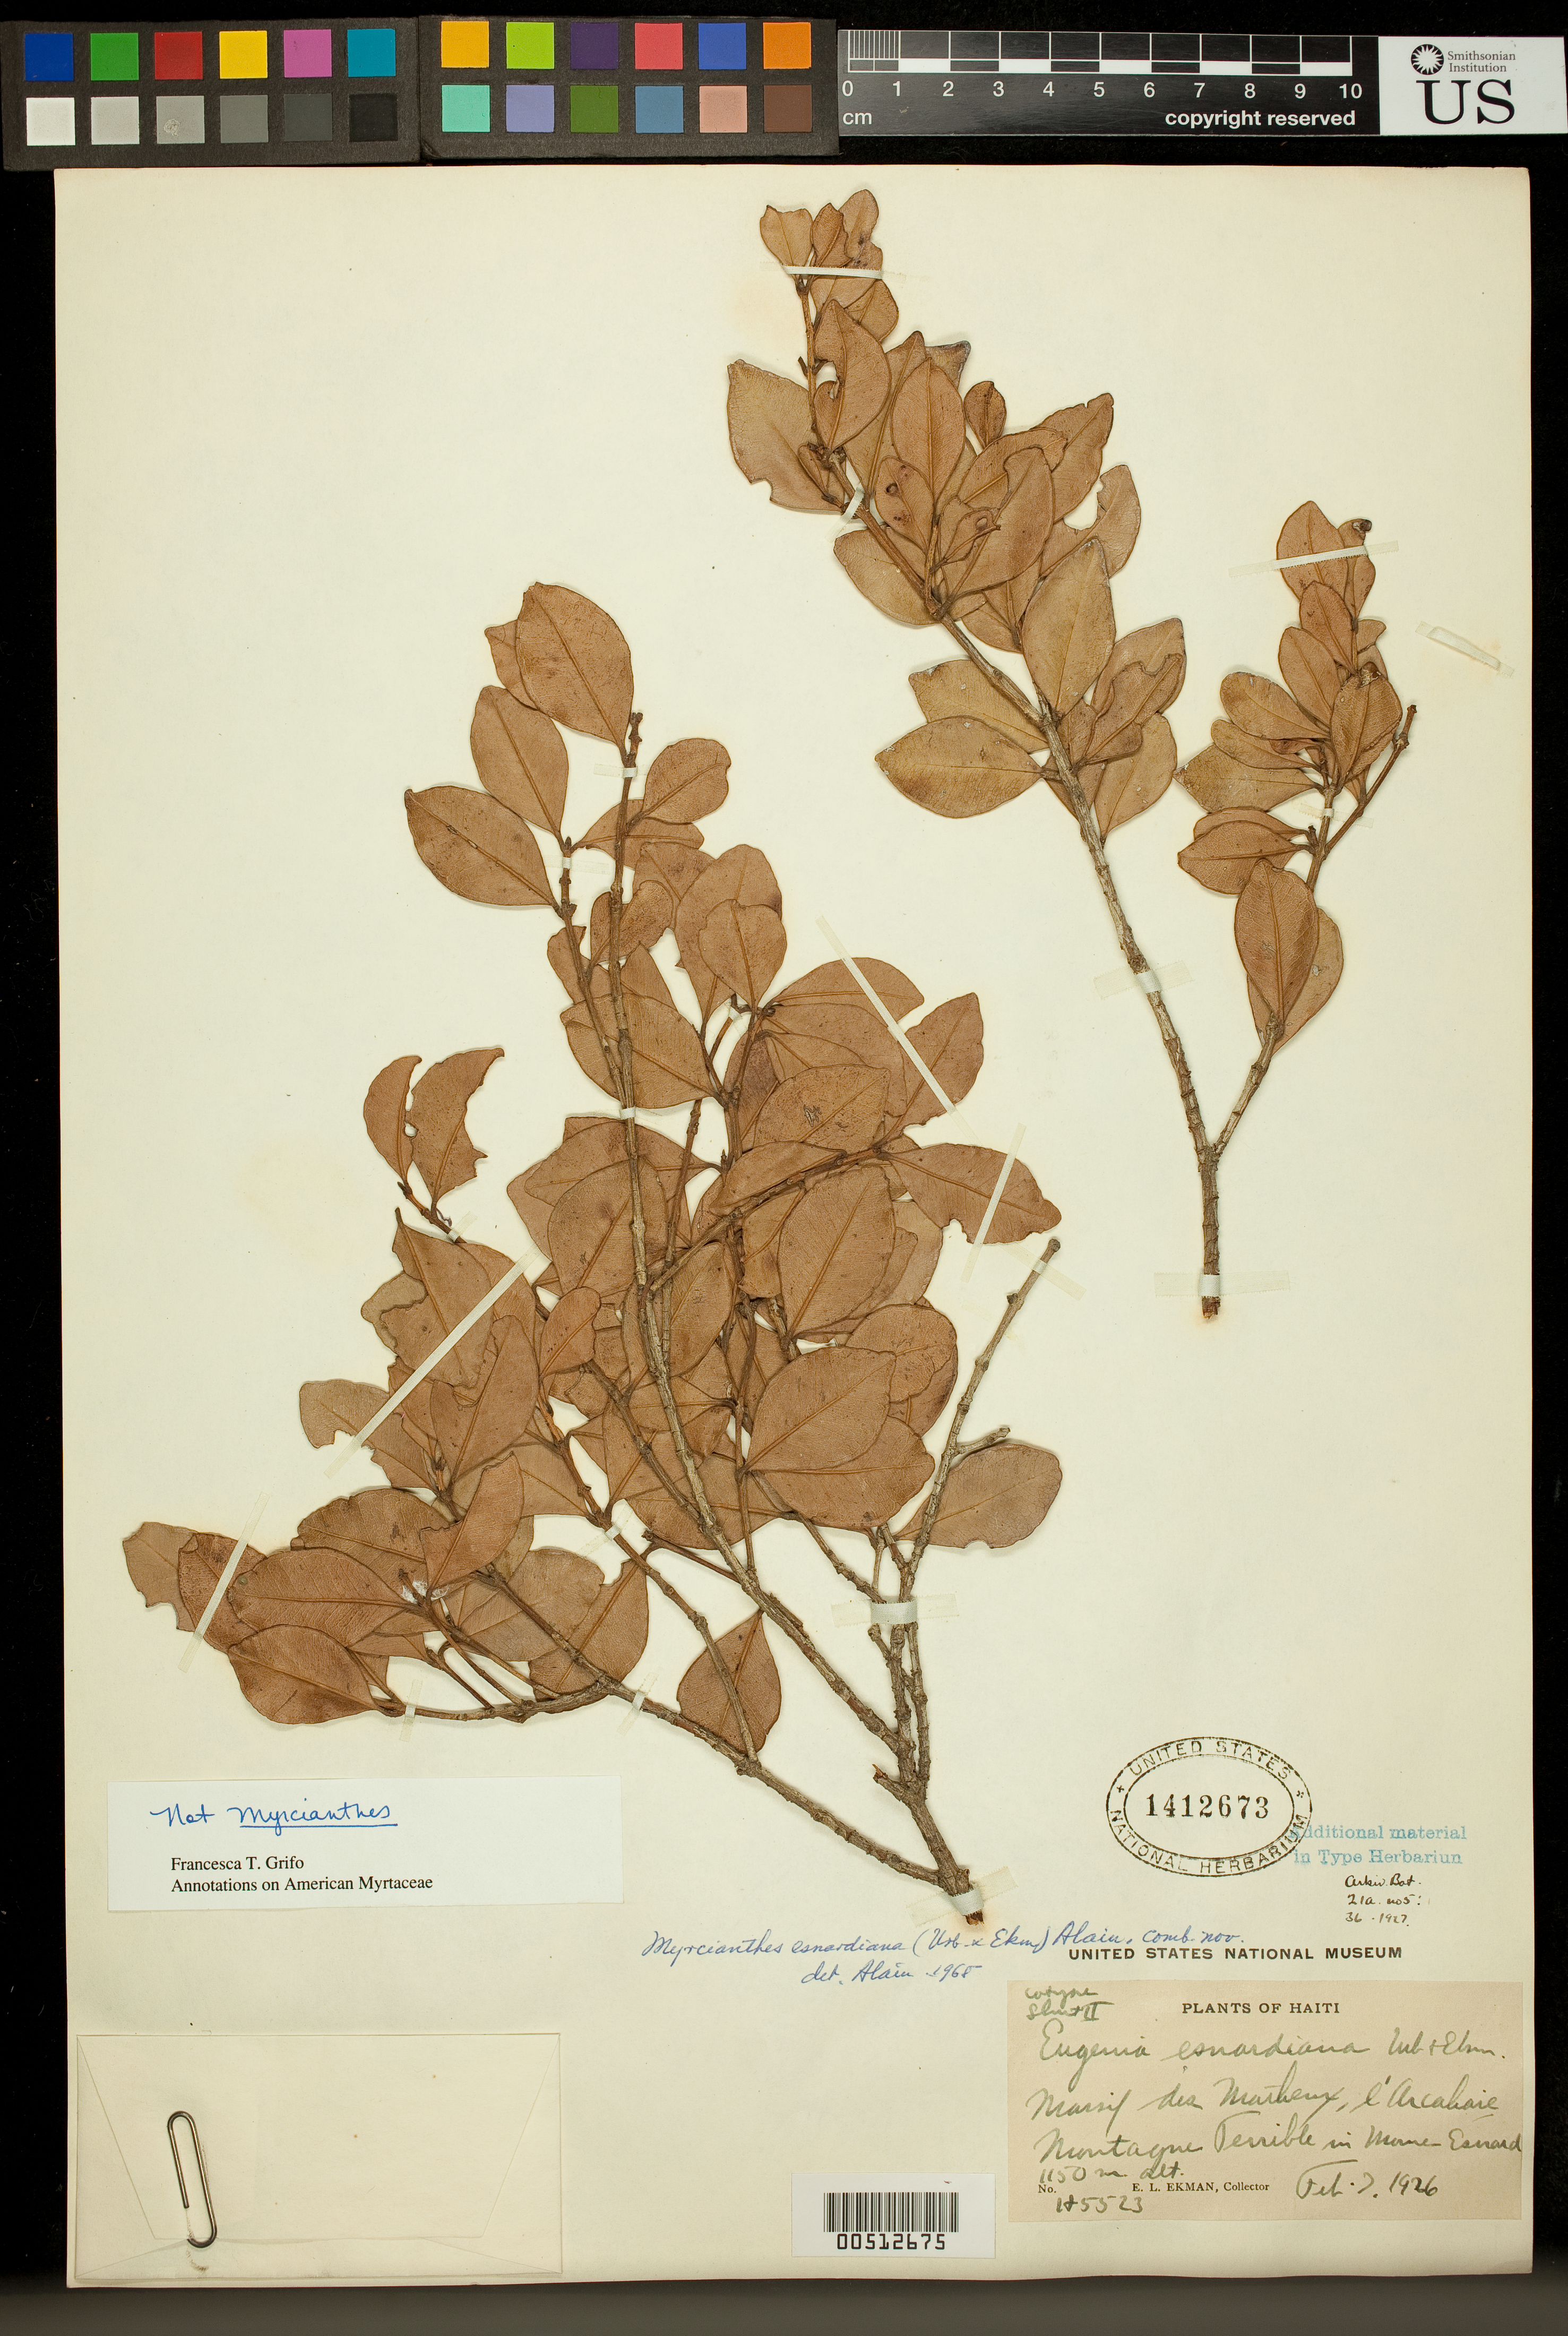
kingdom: Plantae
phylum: Tracheophyta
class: Magnoliopsida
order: Myrtales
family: Myrtaceae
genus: Eugenia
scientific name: Eugenia ehrenbergiana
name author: O. Berg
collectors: E. L. Ekman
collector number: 125523*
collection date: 1926-02-07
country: Haiti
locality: Massif des Matheux, l'Arcahaie, Montagne Terrible in Morne Esnard.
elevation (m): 1150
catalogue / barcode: US 1412673